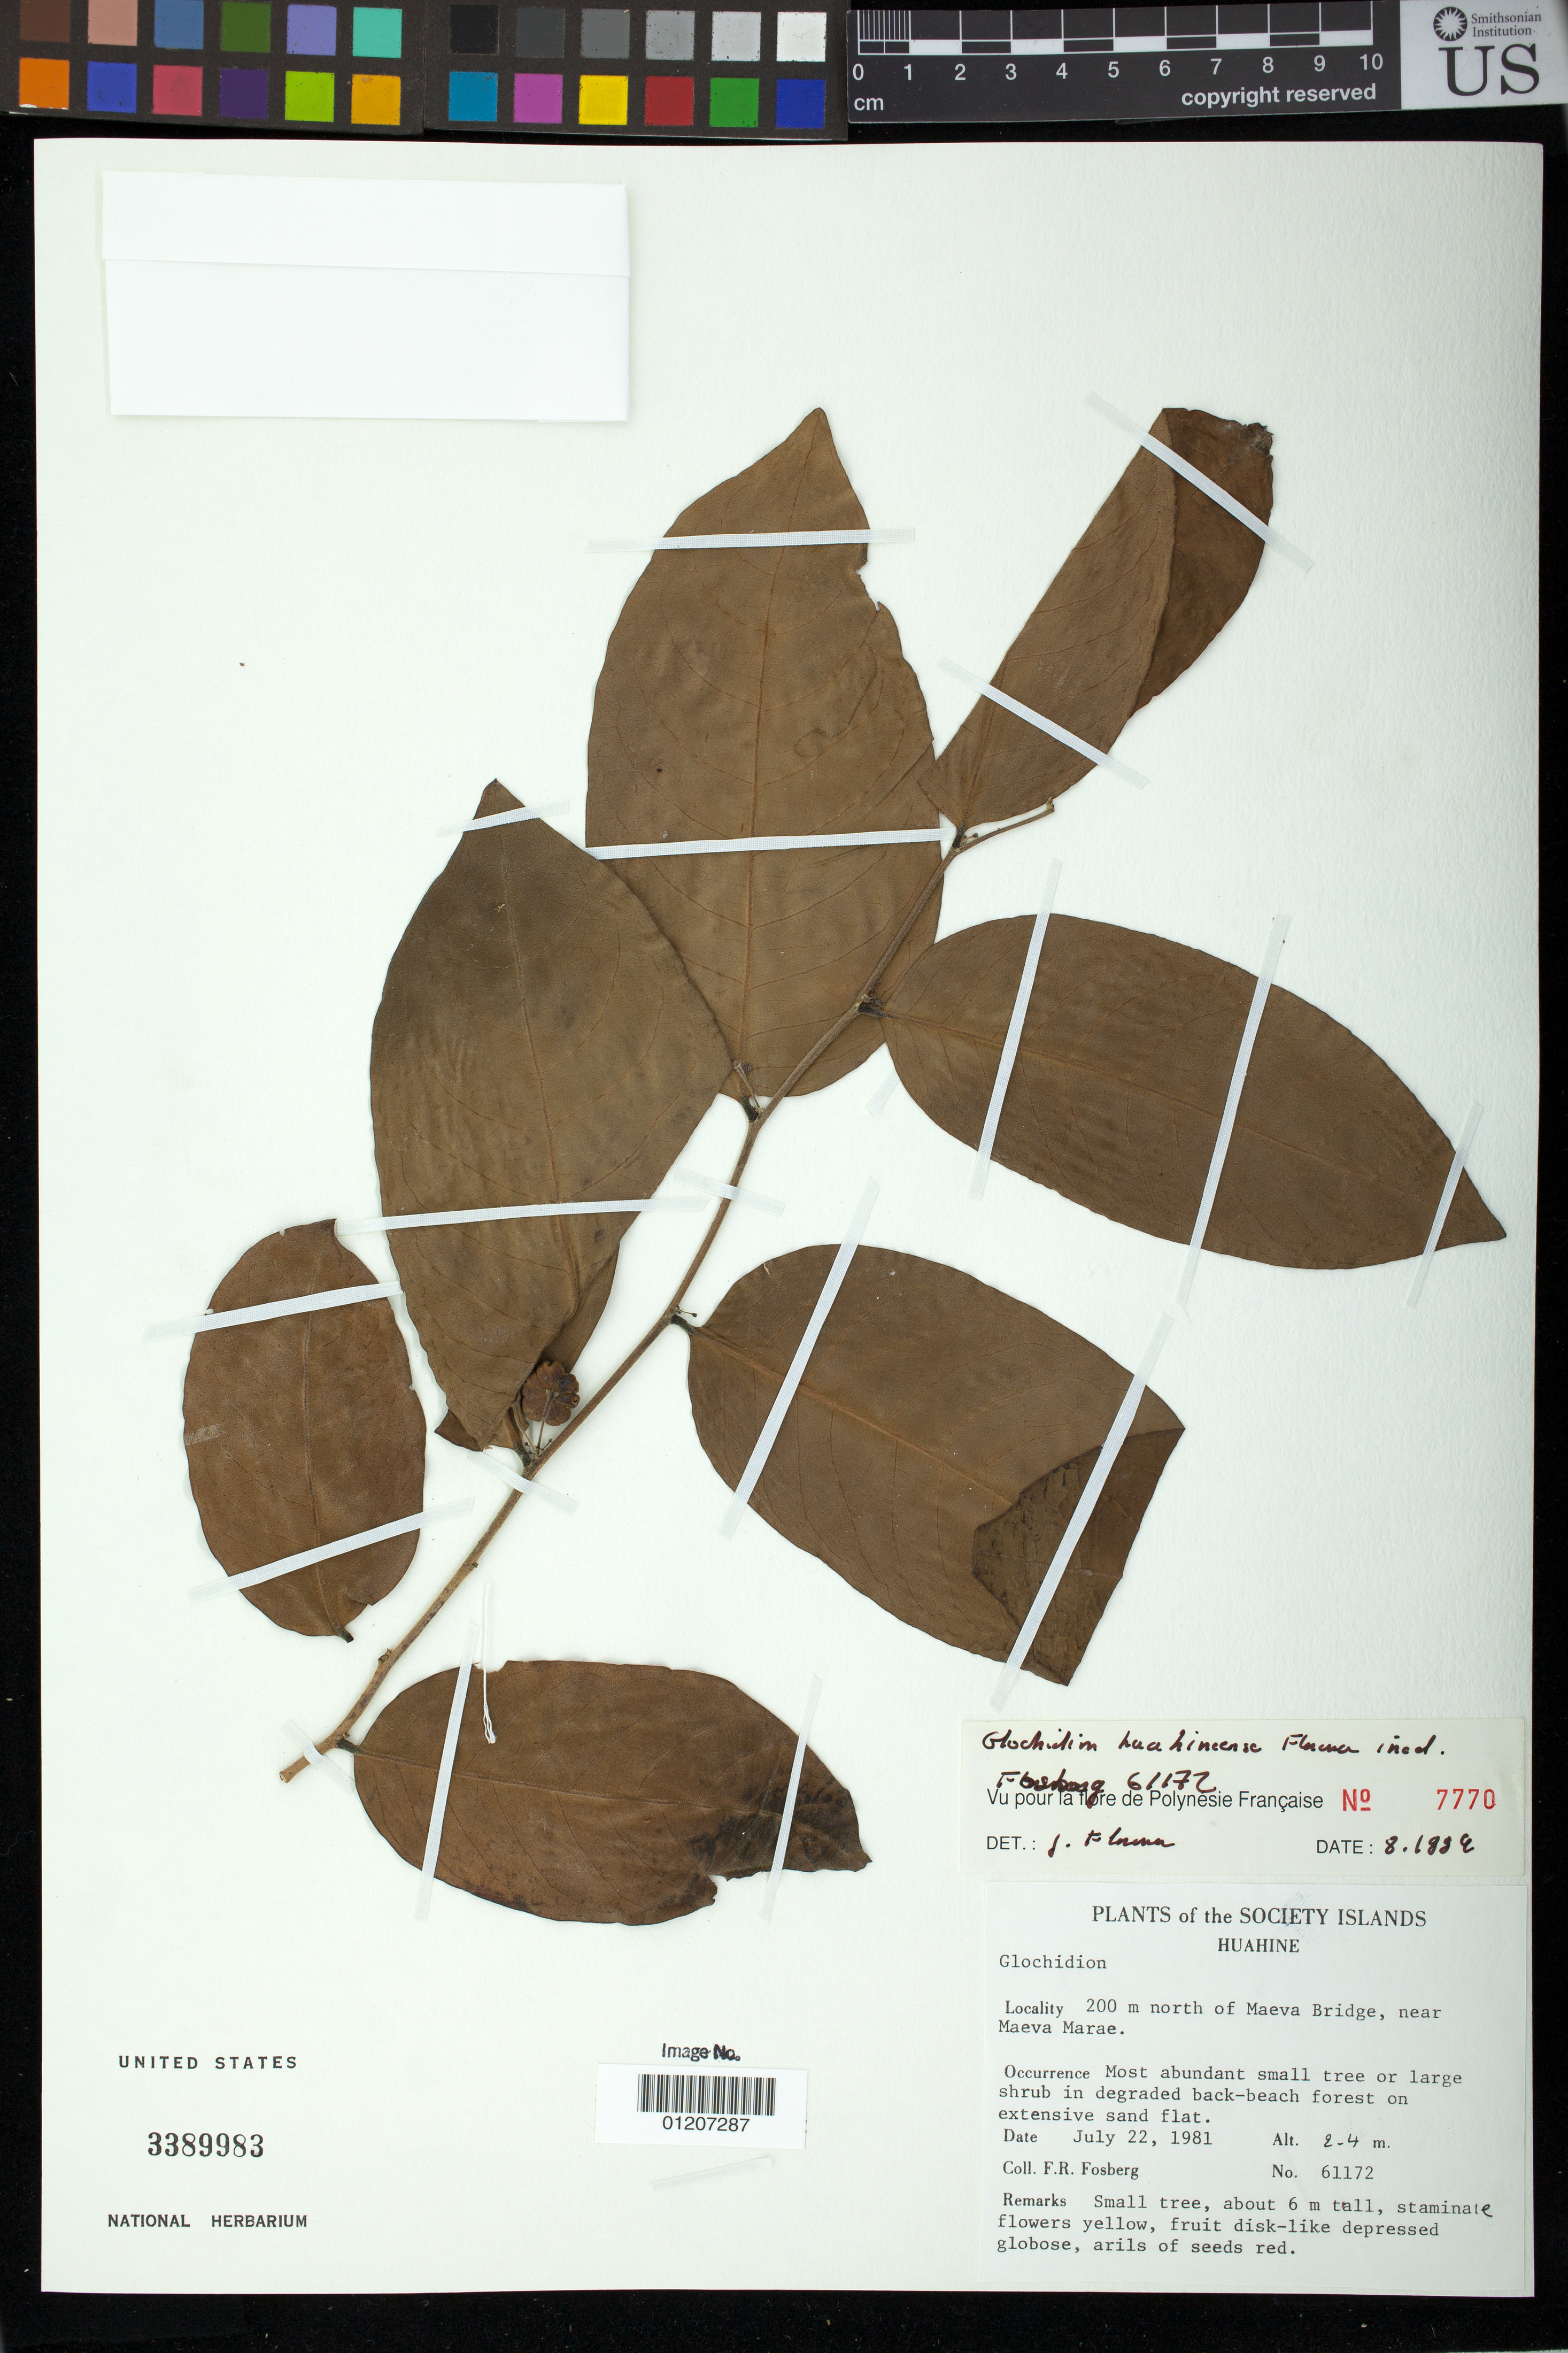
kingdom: Plantae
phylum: Tracheophyta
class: Magnoliopsida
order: Malpighiales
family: Phyllanthaceae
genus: Phyllanthus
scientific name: Phyllanthus huahineensis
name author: (J. Florence) W.L. Wagner & Lorence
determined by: Wagner, W. L., (BOT), Smithsonian Institution - National Museum of Natural History (UNITED STATES)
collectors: F. R. Fosberg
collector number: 61172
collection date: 1981-07-22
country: French Polynesia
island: Huahine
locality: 200 m north of Maeva bridge, near Maeva Marae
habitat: degraded back-beach forest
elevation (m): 2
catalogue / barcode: US 3389983